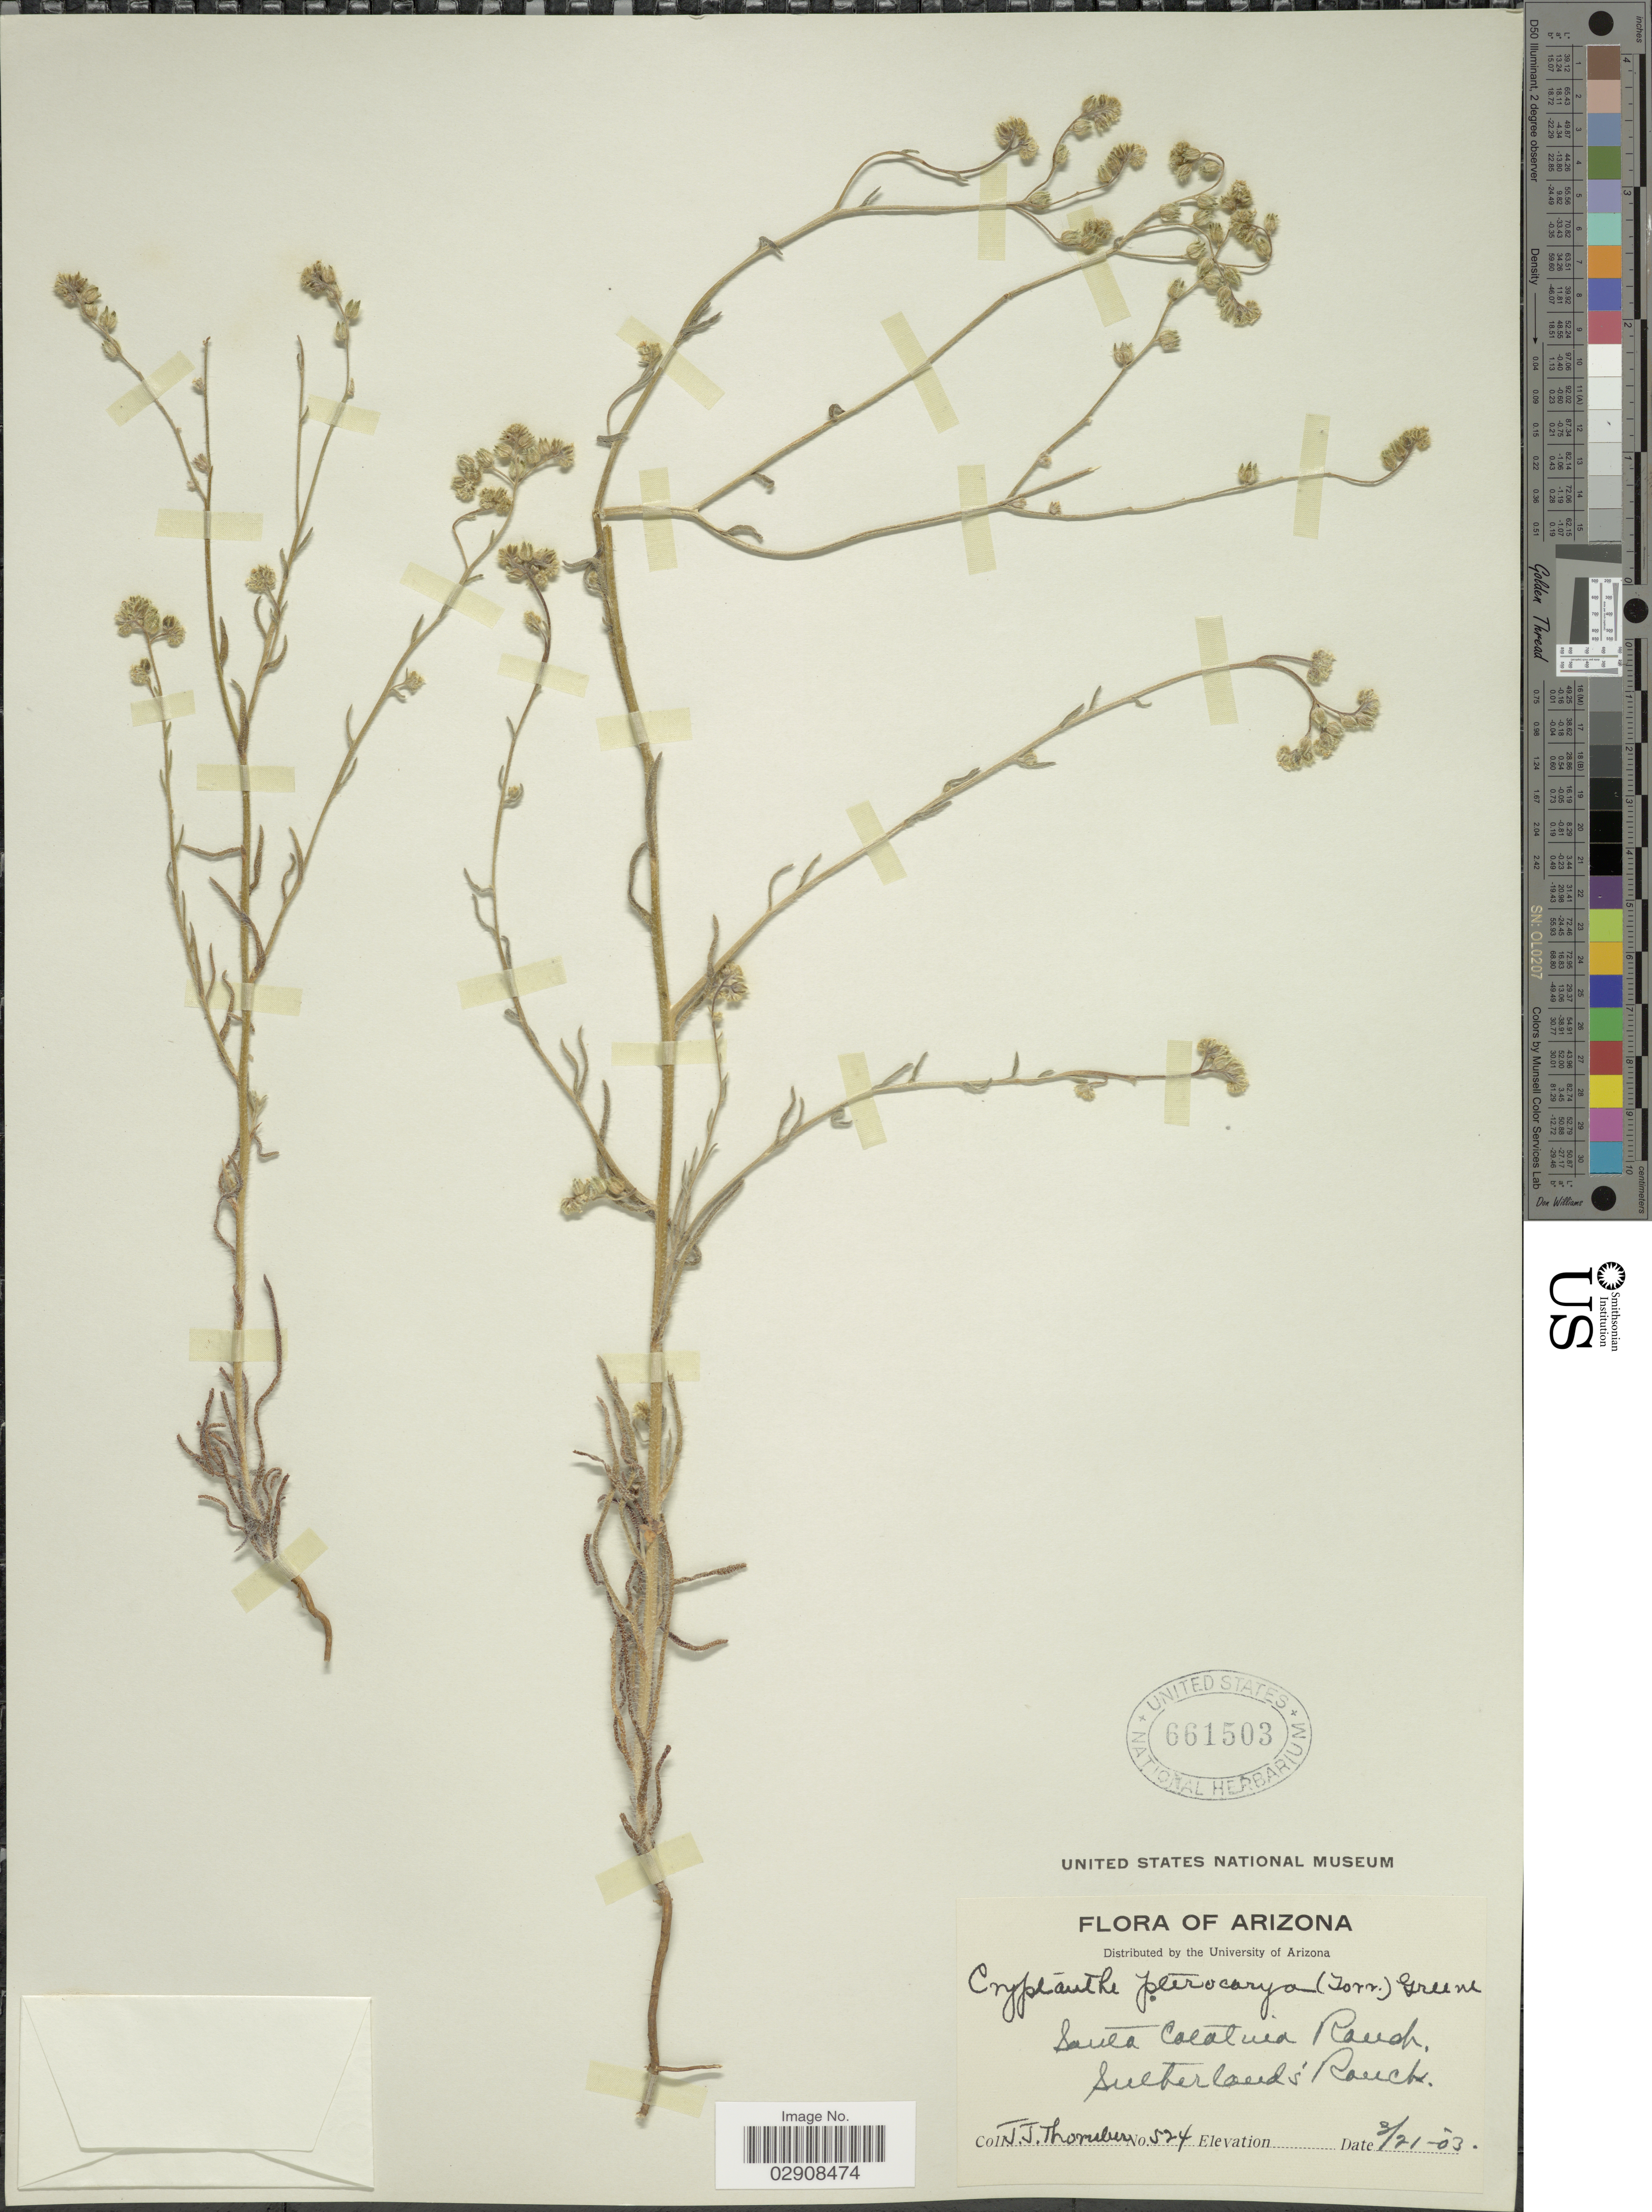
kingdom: Plantae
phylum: Tracheophyta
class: Magnoliopsida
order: Boraginales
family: Boraginaceae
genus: Cryptantha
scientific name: Cryptantha pterocarya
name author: (Torr.) Greene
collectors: J. Thornber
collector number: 524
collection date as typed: Transcribed d/m/y: 21/3/3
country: United States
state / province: Arizona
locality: Santa Catalina Ranch, Sutherland's Ranch.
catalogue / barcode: US 661503